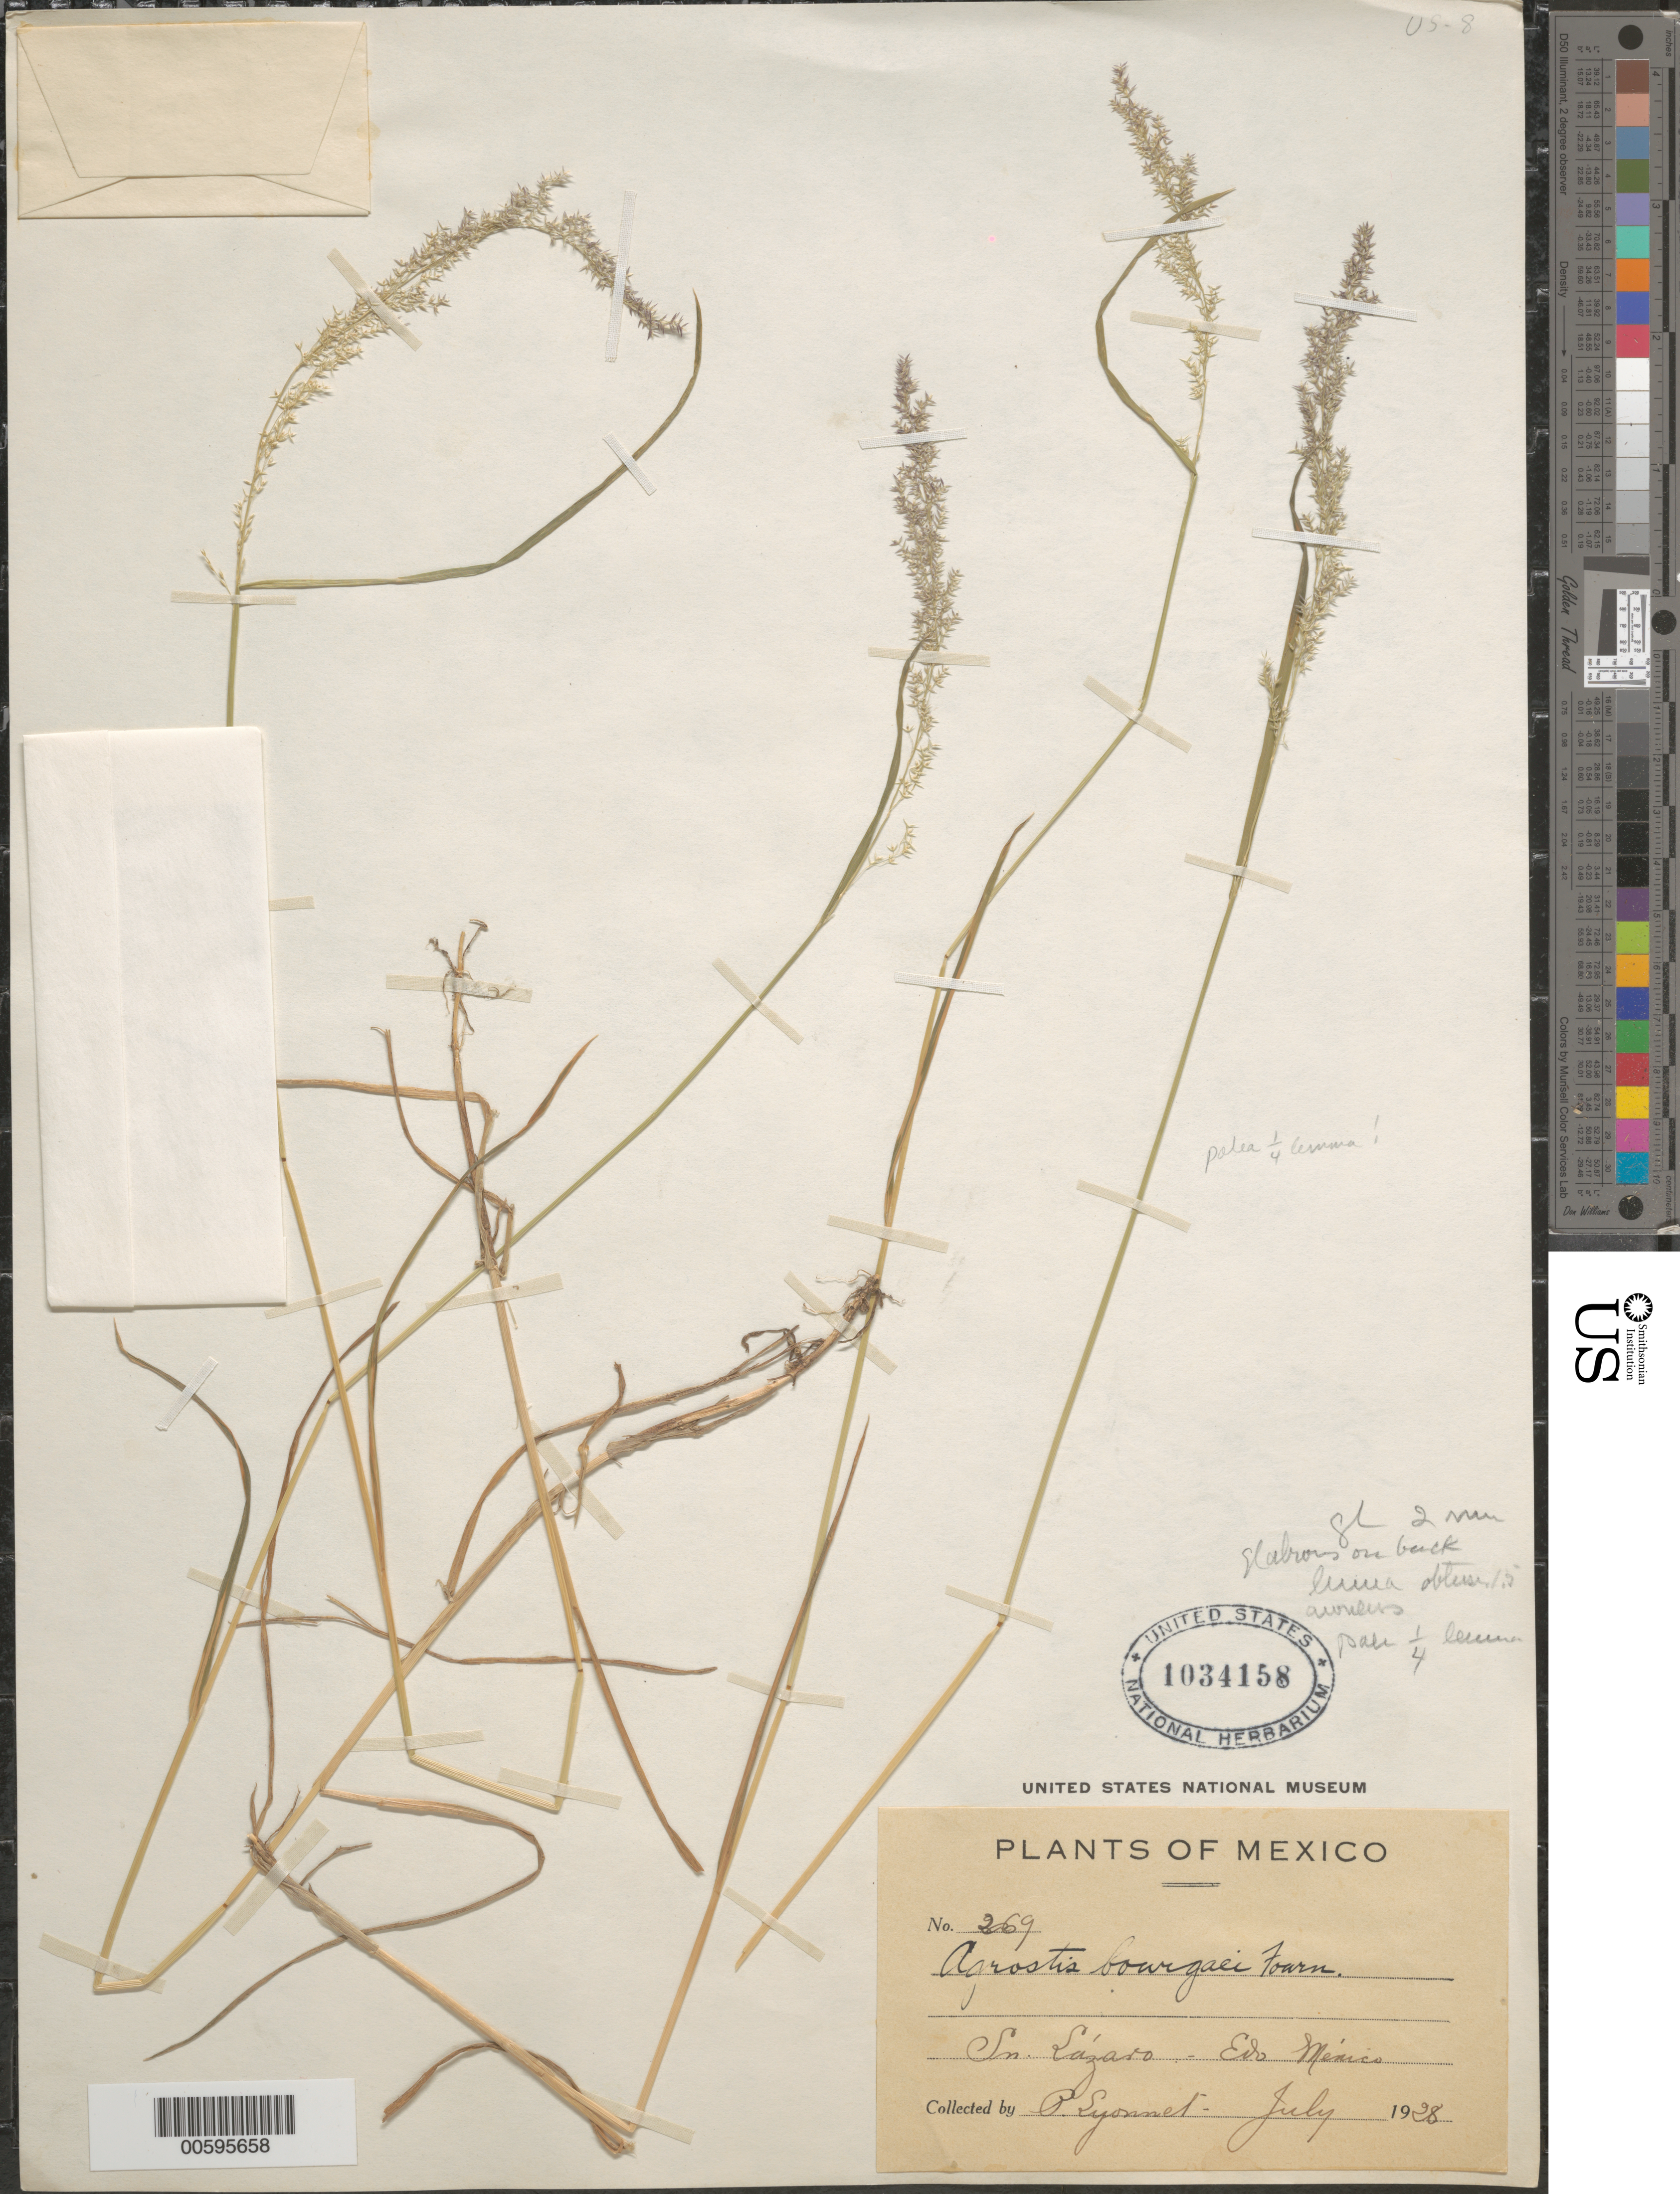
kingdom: Plantae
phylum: Tracheophyta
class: Liliopsida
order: Poales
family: Poaceae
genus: Agrostis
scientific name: Agrostis bourgaei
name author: E. Fourn.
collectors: P. Lyonnet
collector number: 269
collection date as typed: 0 Jul 1928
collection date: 1928-07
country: Mexico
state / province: México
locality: Sn. Lazaro.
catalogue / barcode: US 1034158